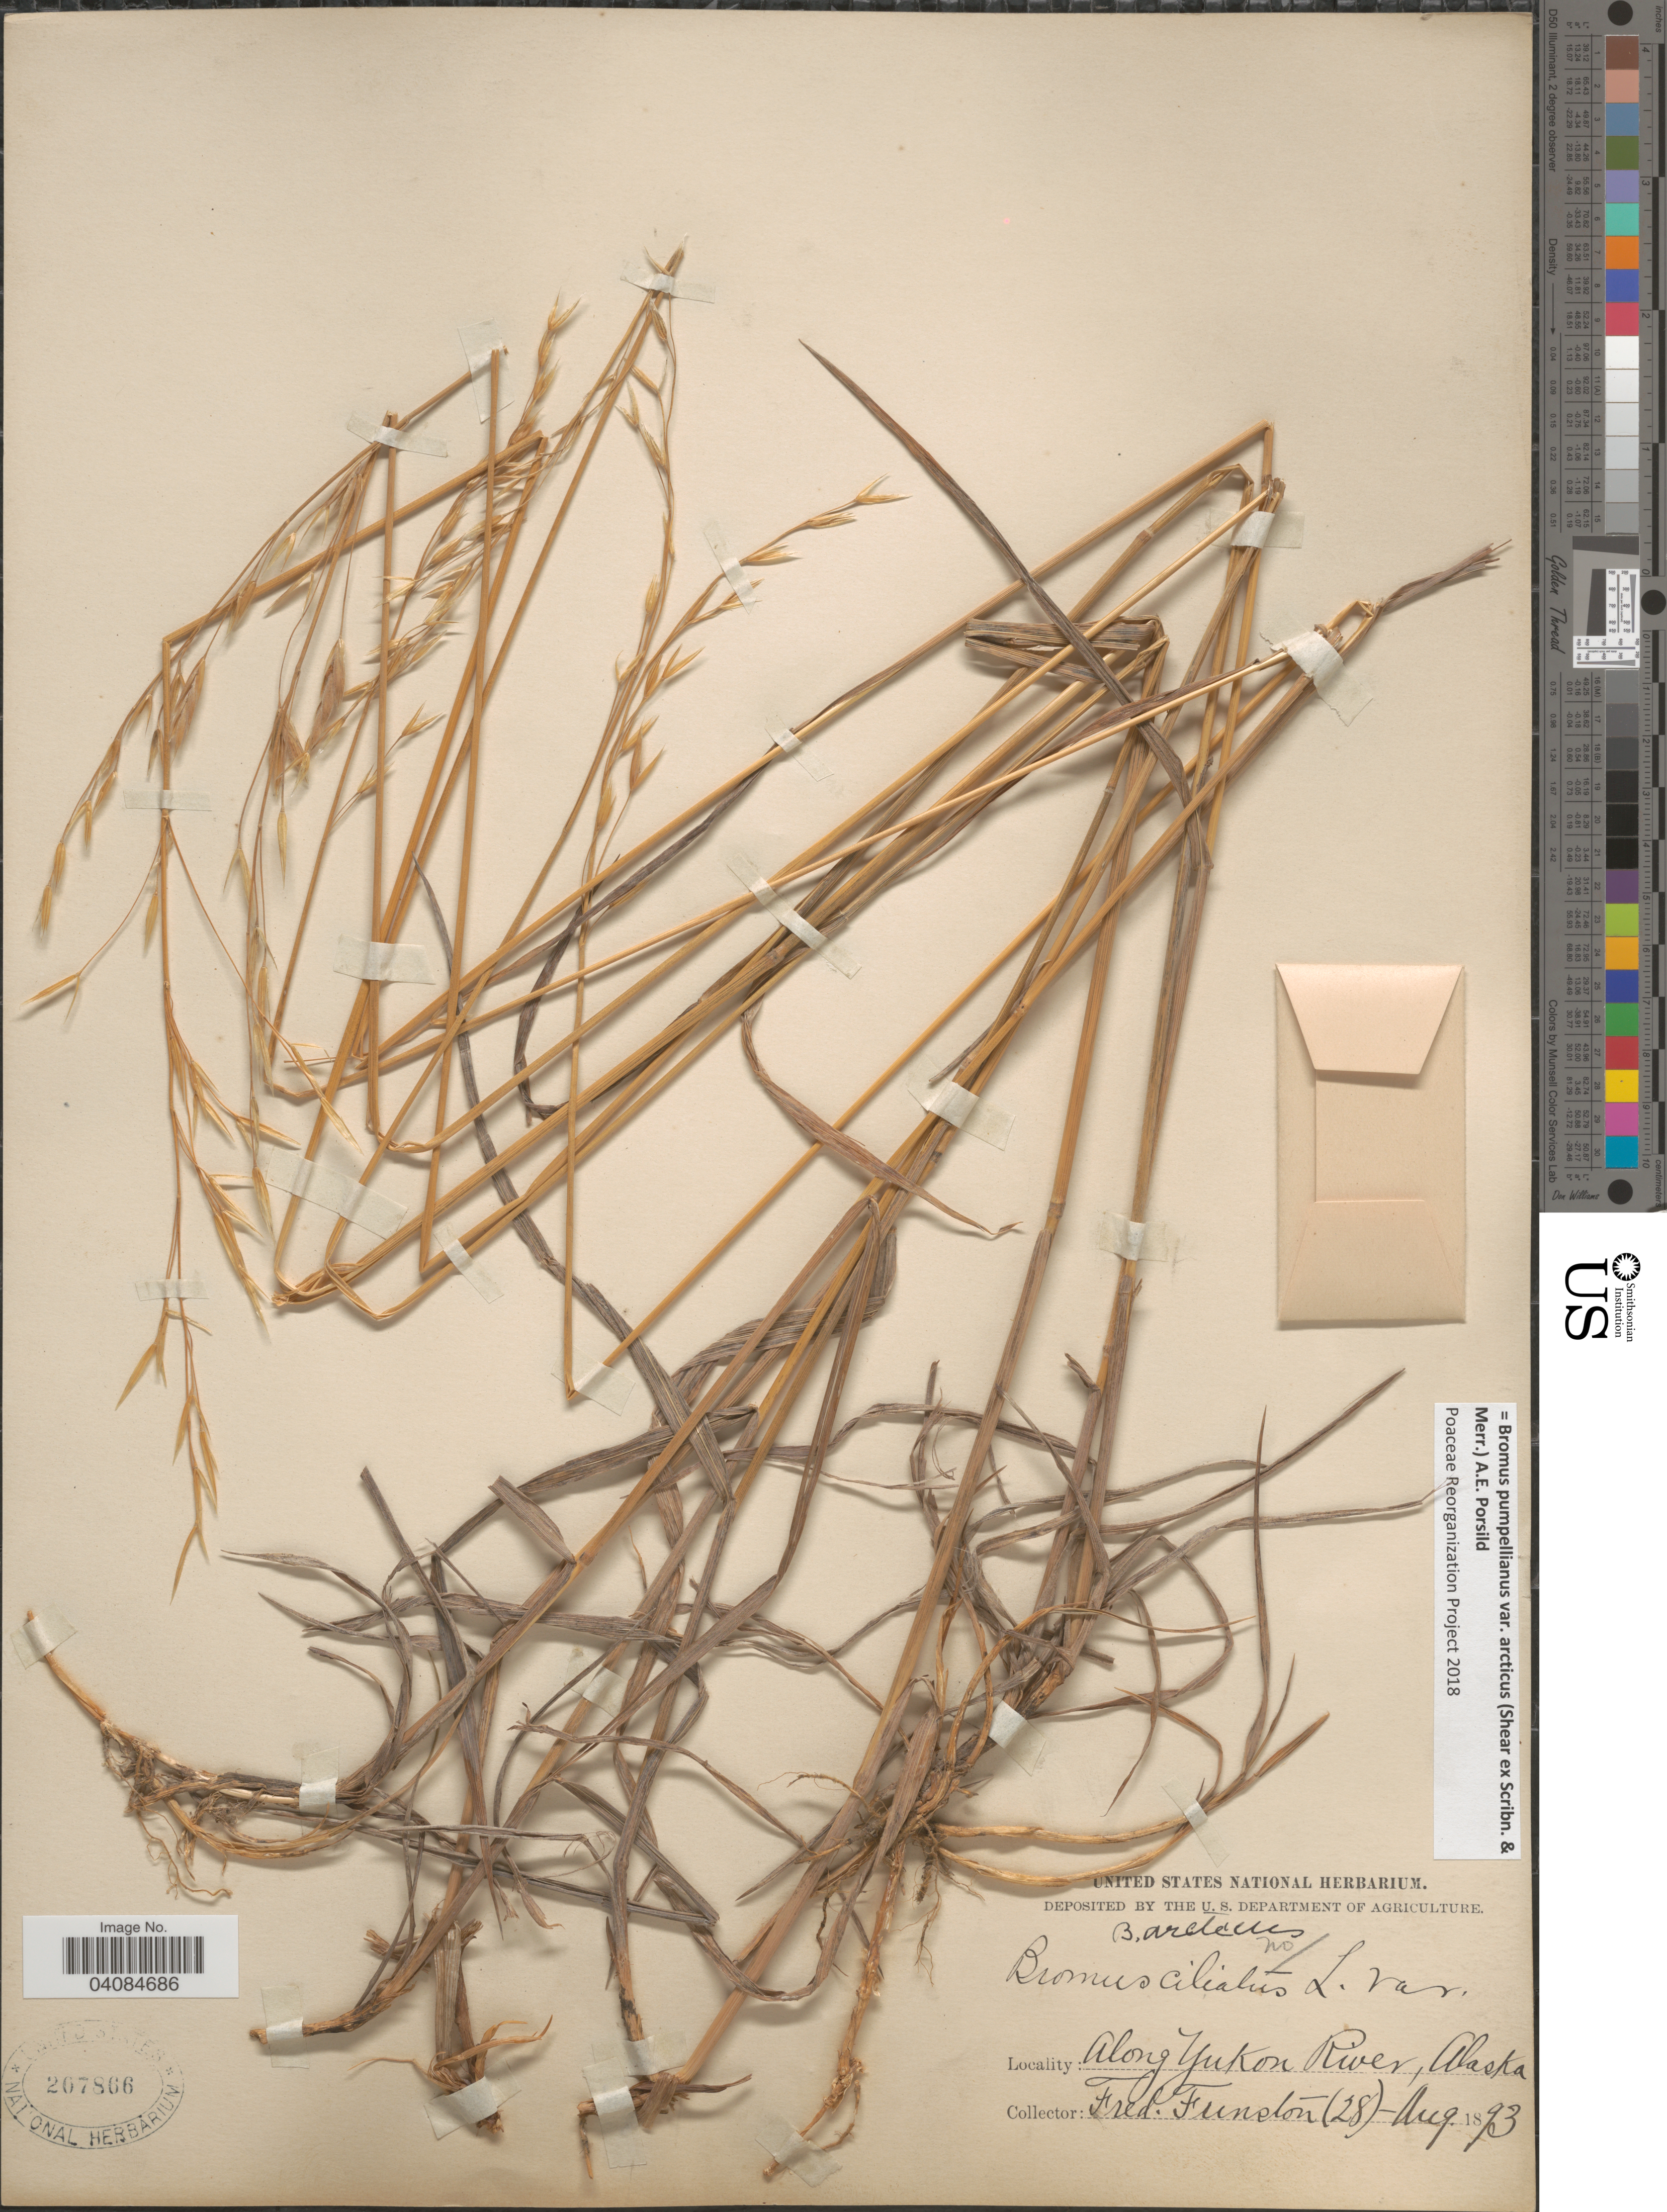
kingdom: Plantae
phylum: Tracheophyta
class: Liliopsida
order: Poales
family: Poaceae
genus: Bromus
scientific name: Bromus pumpellianus var. arcticus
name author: (Shear ex Scribn. & Merr.) A.E. Porsild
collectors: F. Funston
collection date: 1893-08-28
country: United States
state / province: Alaska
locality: Along Yukon River.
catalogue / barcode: US 207866